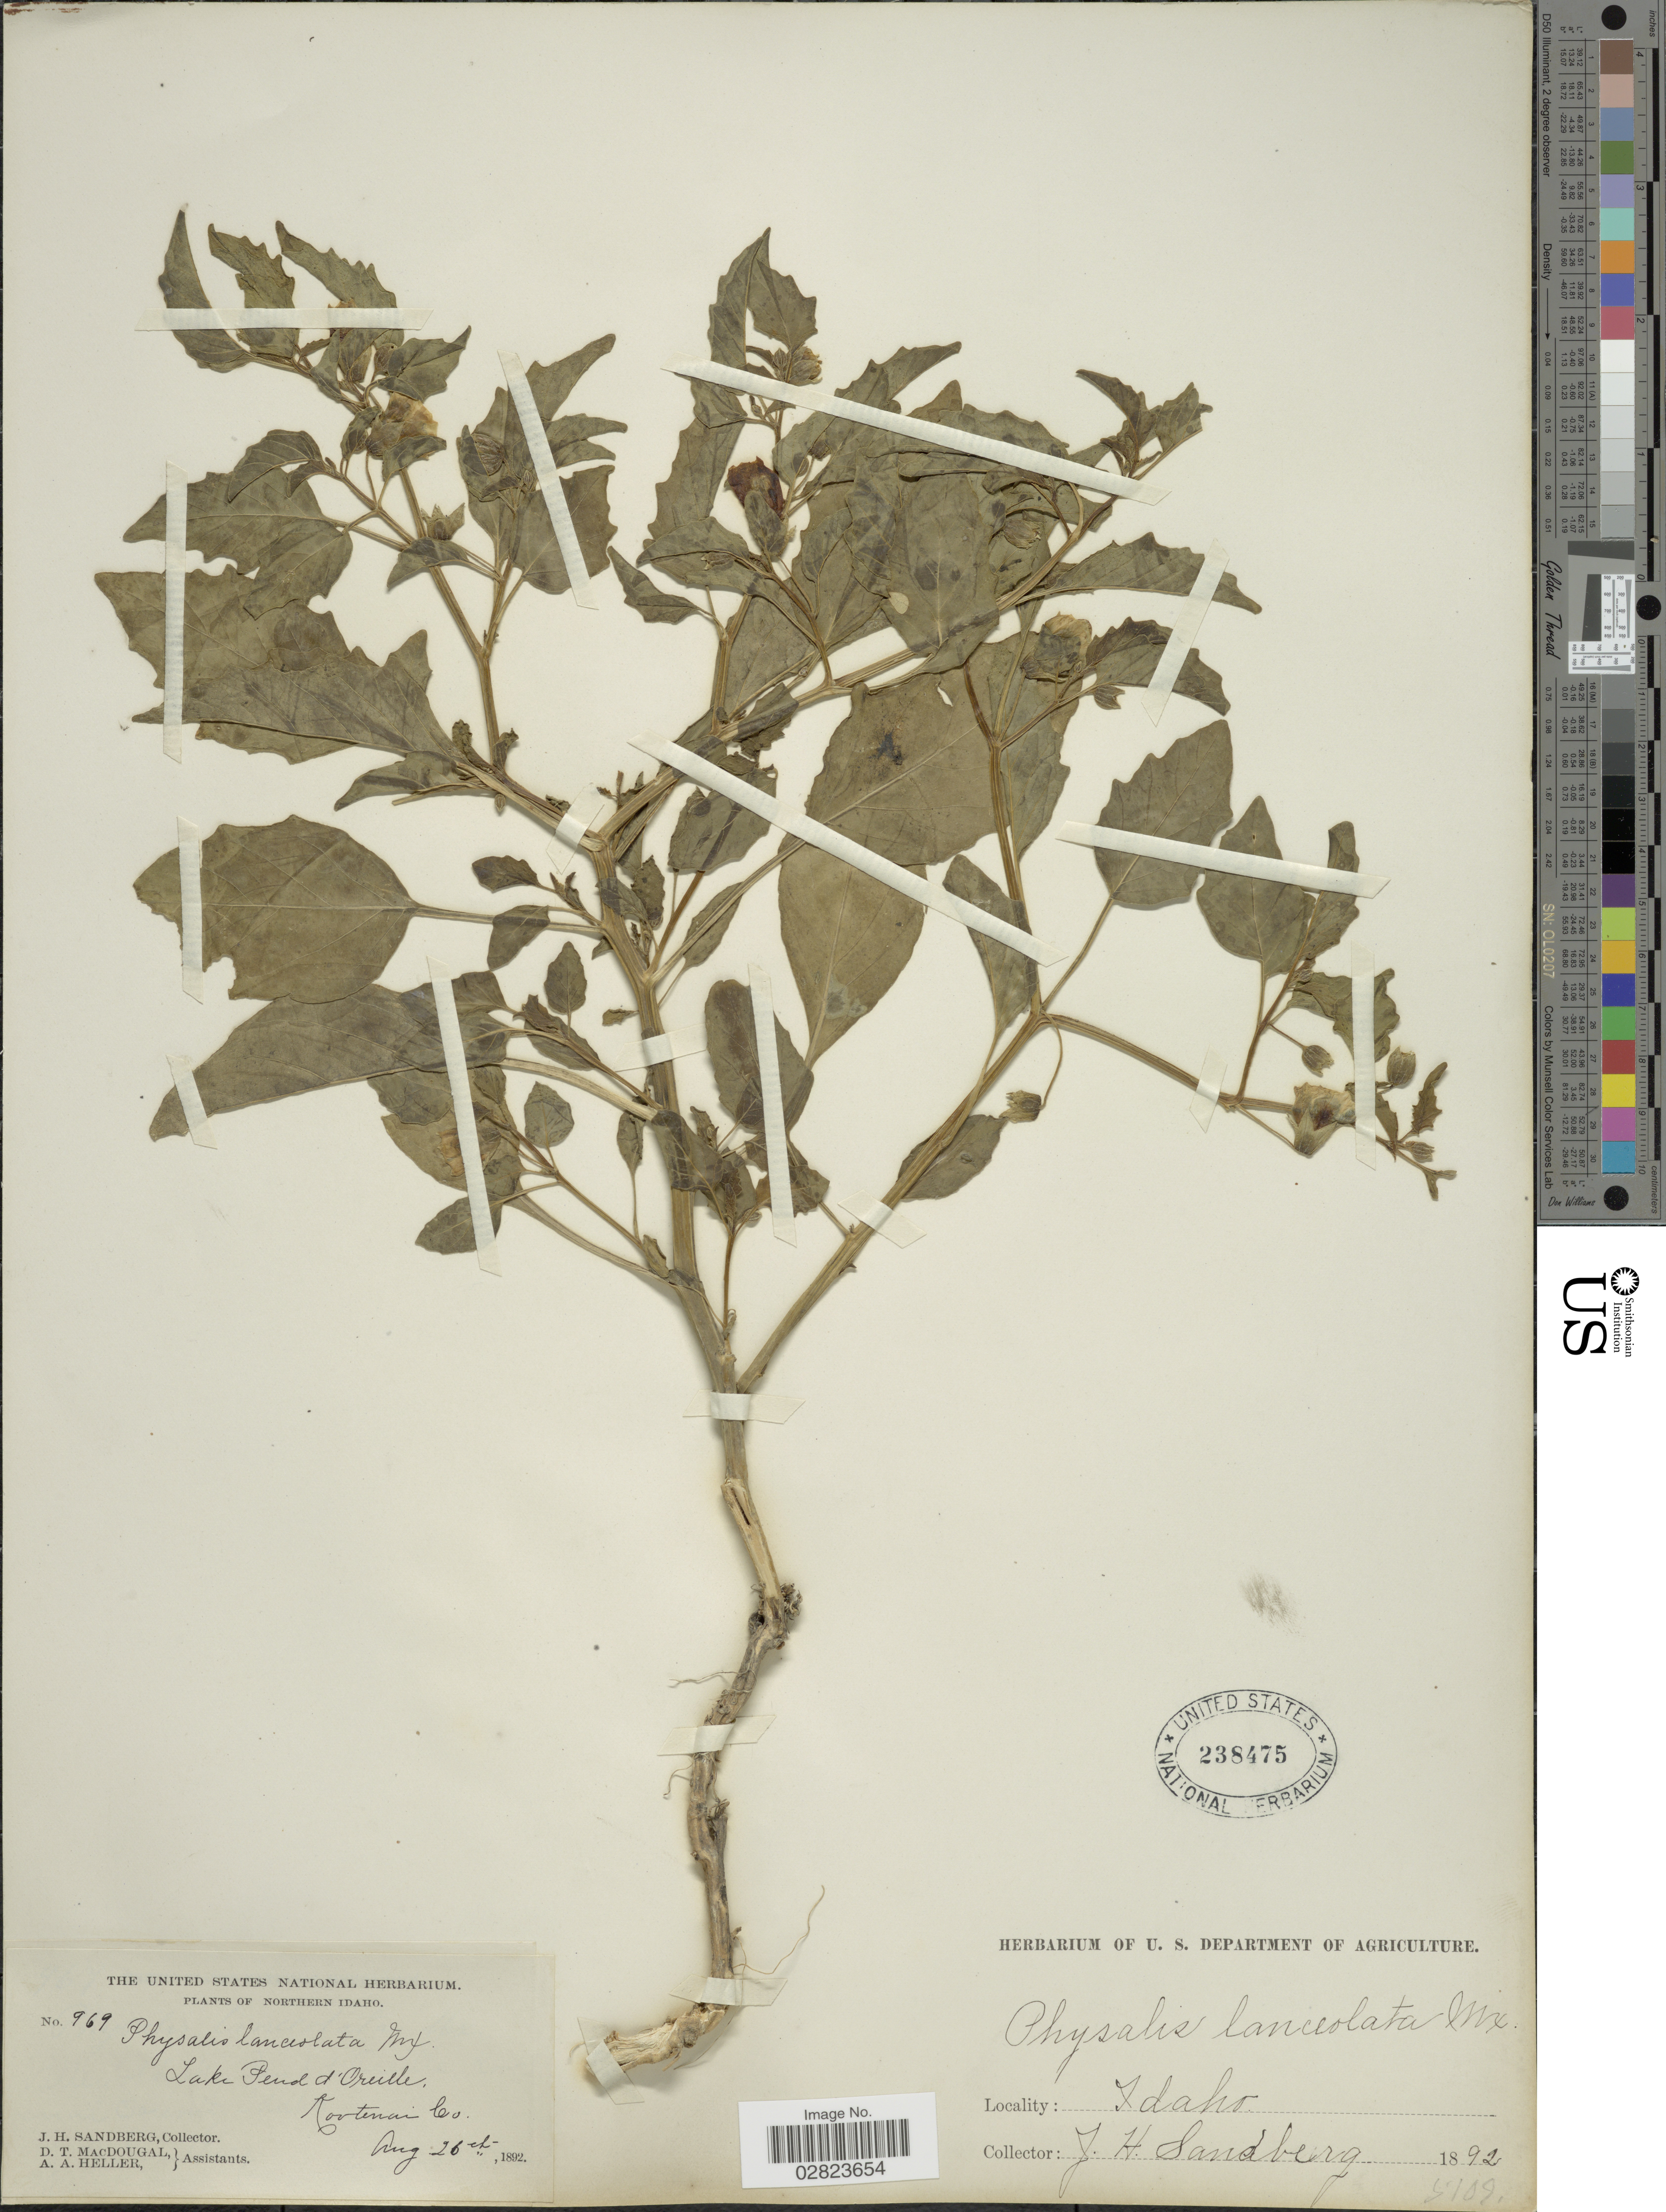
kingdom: Plantae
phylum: Tracheophyta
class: Magnoliopsida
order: Solanales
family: Solanaceae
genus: Physalis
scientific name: Physalis lanceolata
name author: Michx.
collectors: J. H. Sandberg, D. T. MacDougal & A. A. Heller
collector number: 969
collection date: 1892-08-26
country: United States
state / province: Idaho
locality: Northern Idaho. Lake Pend d'Oreille. Kootenai Co.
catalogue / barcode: US 238475